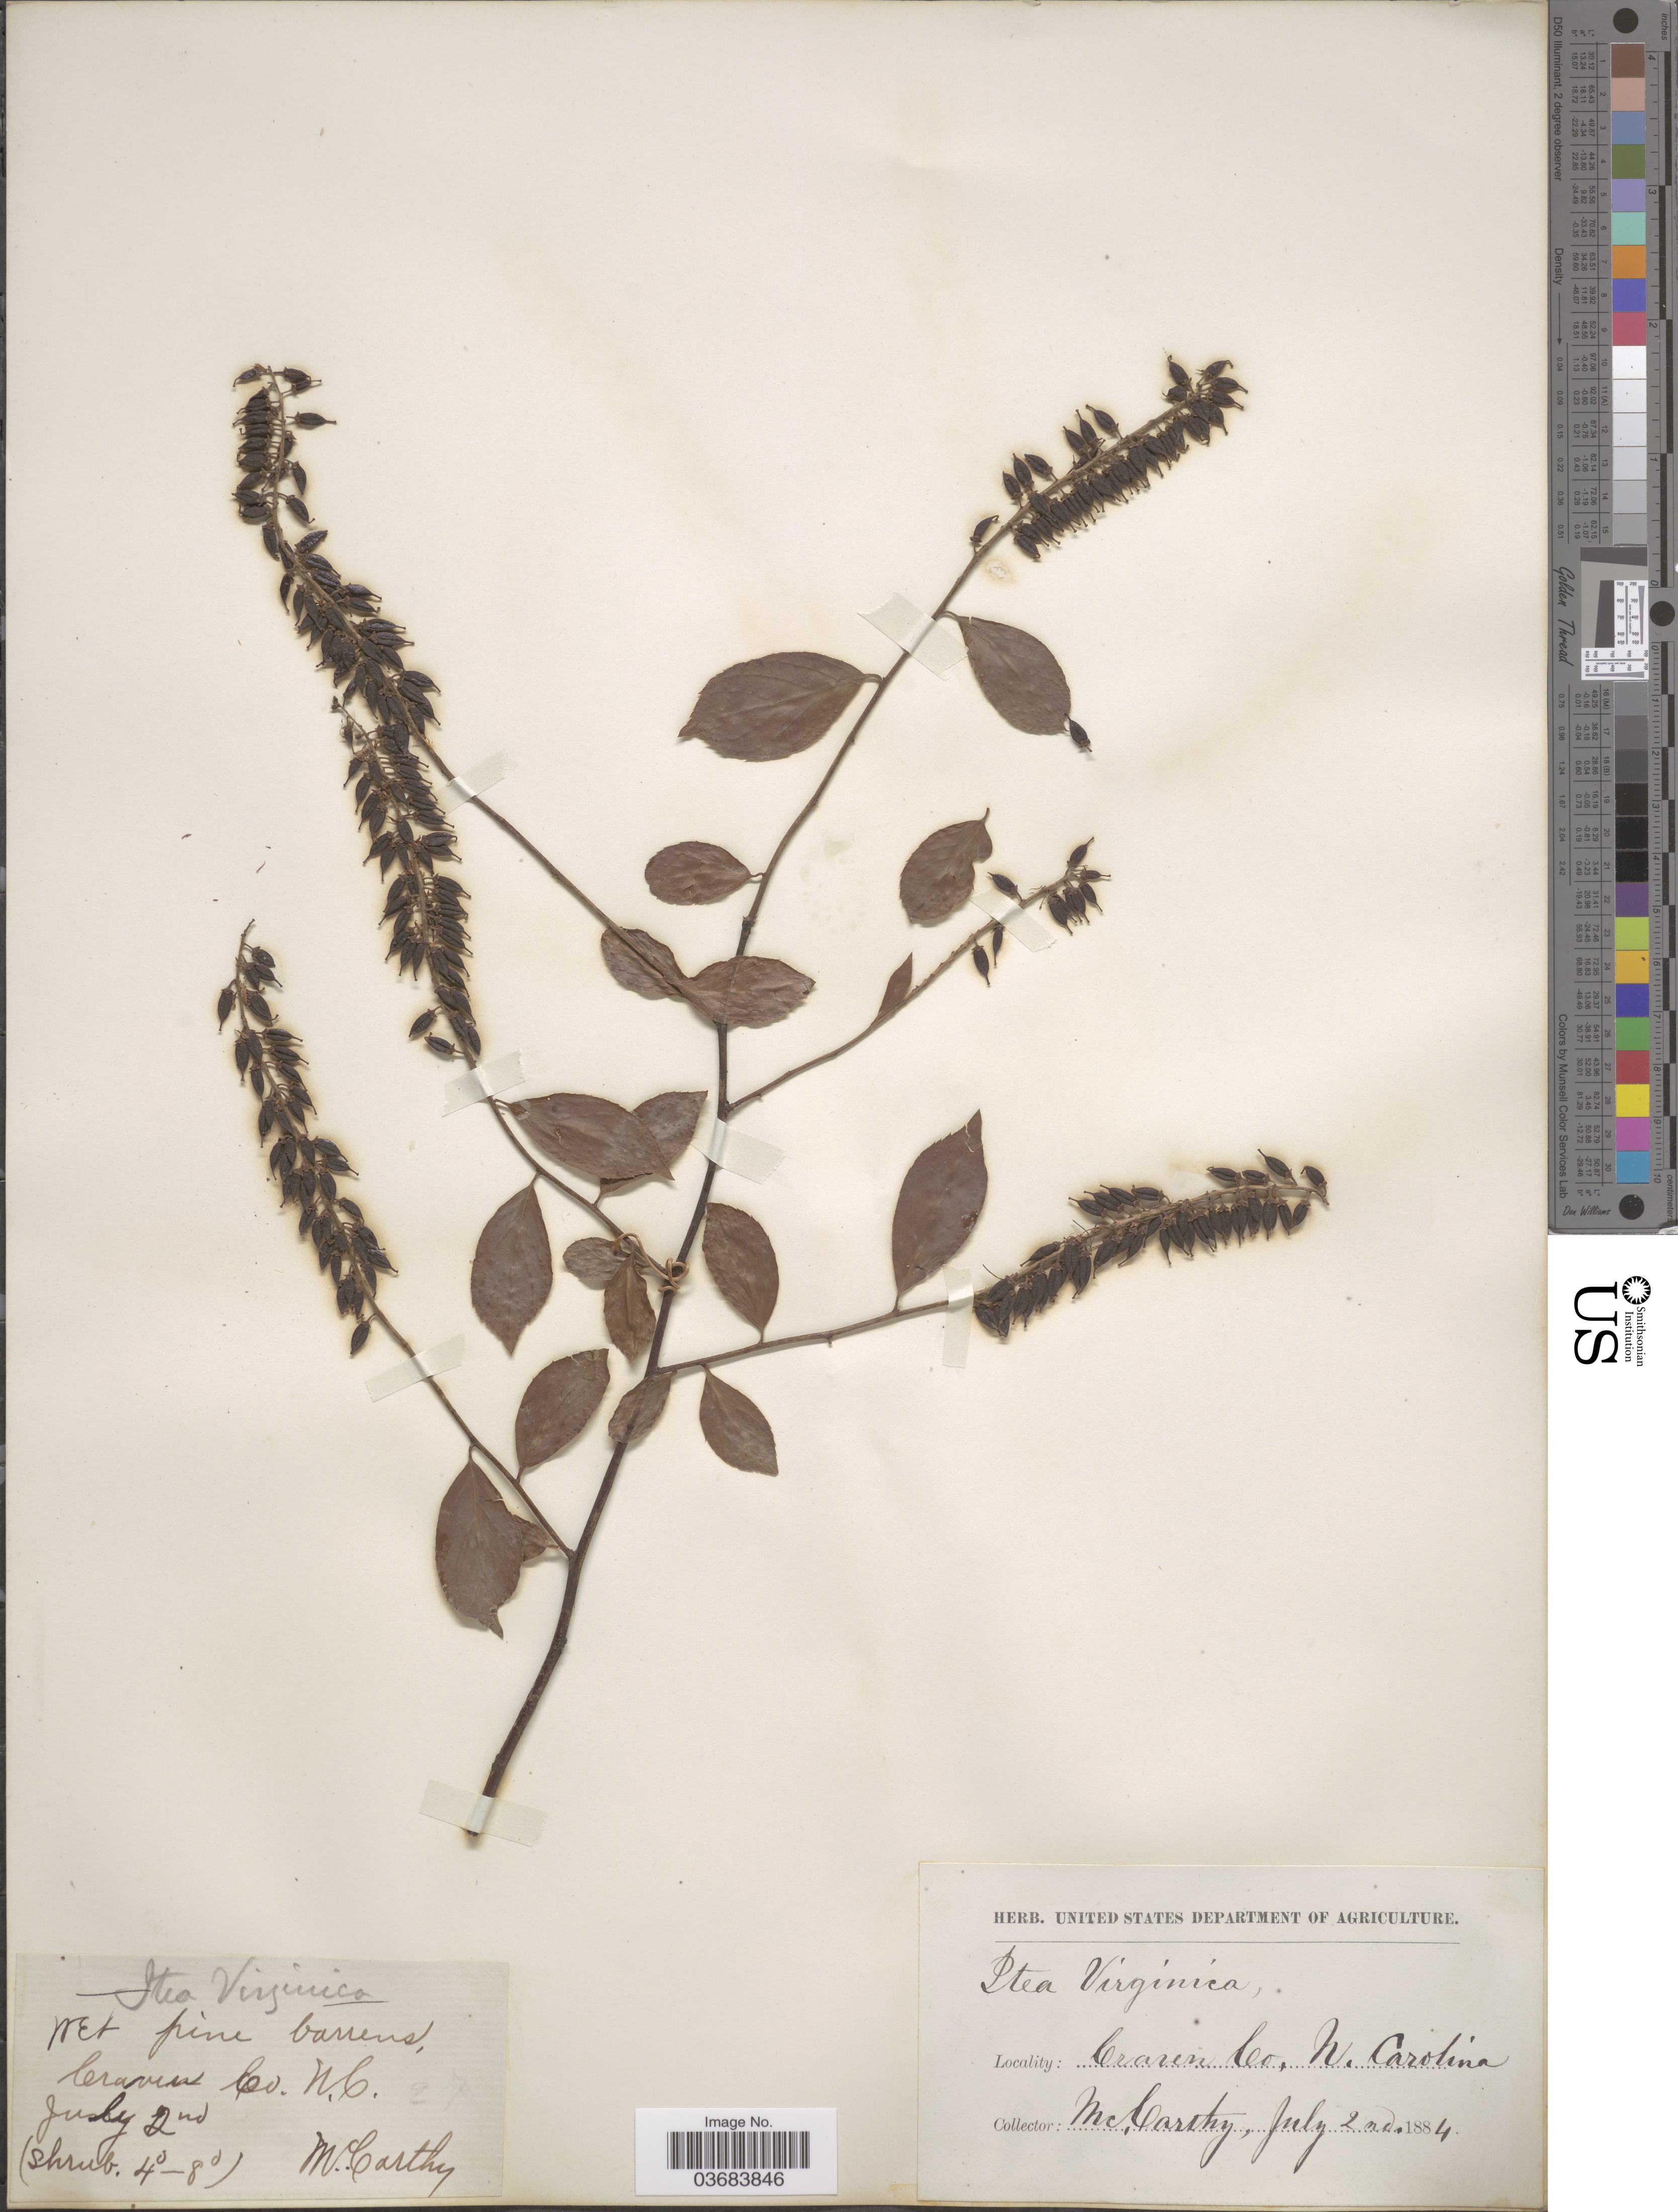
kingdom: Plantae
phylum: Tracheophyta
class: Magnoliopsida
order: Saxifragales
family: Iteaceae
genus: Itea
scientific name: Itea virginica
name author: L.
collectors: -- McCarthy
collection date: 1884-07-02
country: United States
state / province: North Carolina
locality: Craven Co. W. Carolina.